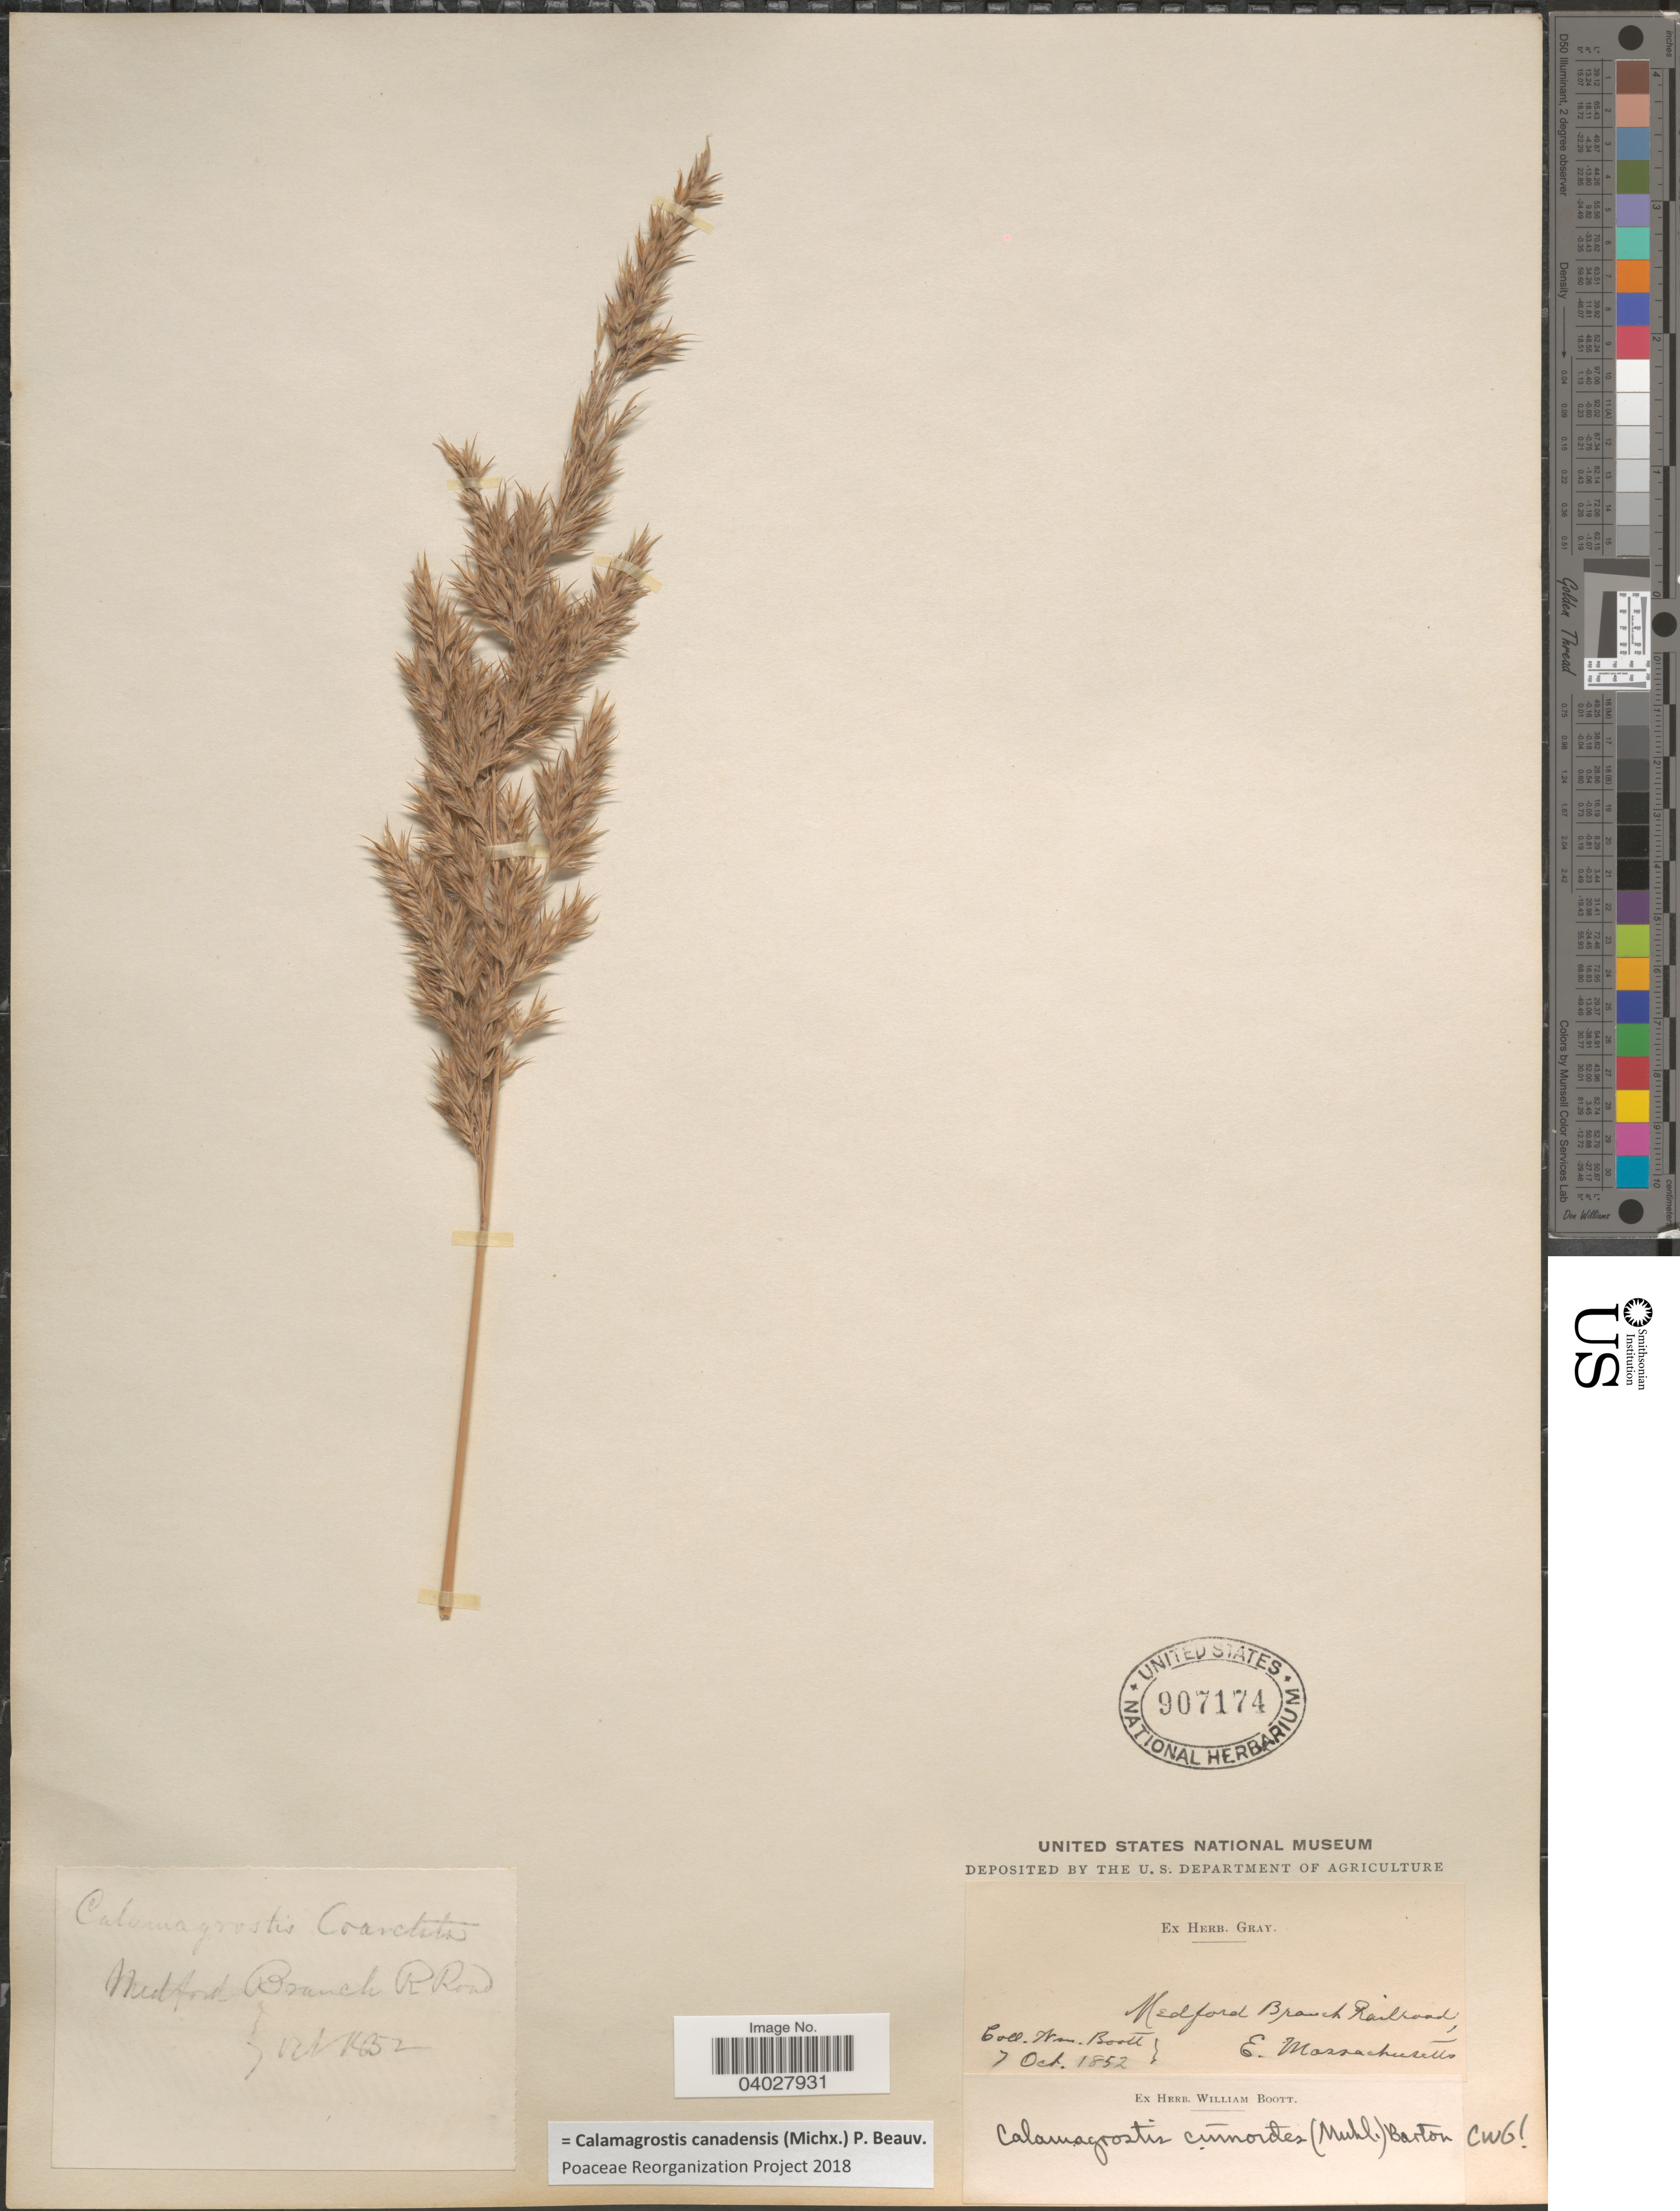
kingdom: Plantae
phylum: Tracheophyta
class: Liliopsida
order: Poales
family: Poaceae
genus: Calamagrostis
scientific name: Calamagrostis canadensis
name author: (Michx.) P. Beauv.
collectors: W. Boott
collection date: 1852-10-07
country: United States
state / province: Massachusetts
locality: Medford Branch Railroad. E. Massachusetts.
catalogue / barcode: US 907174